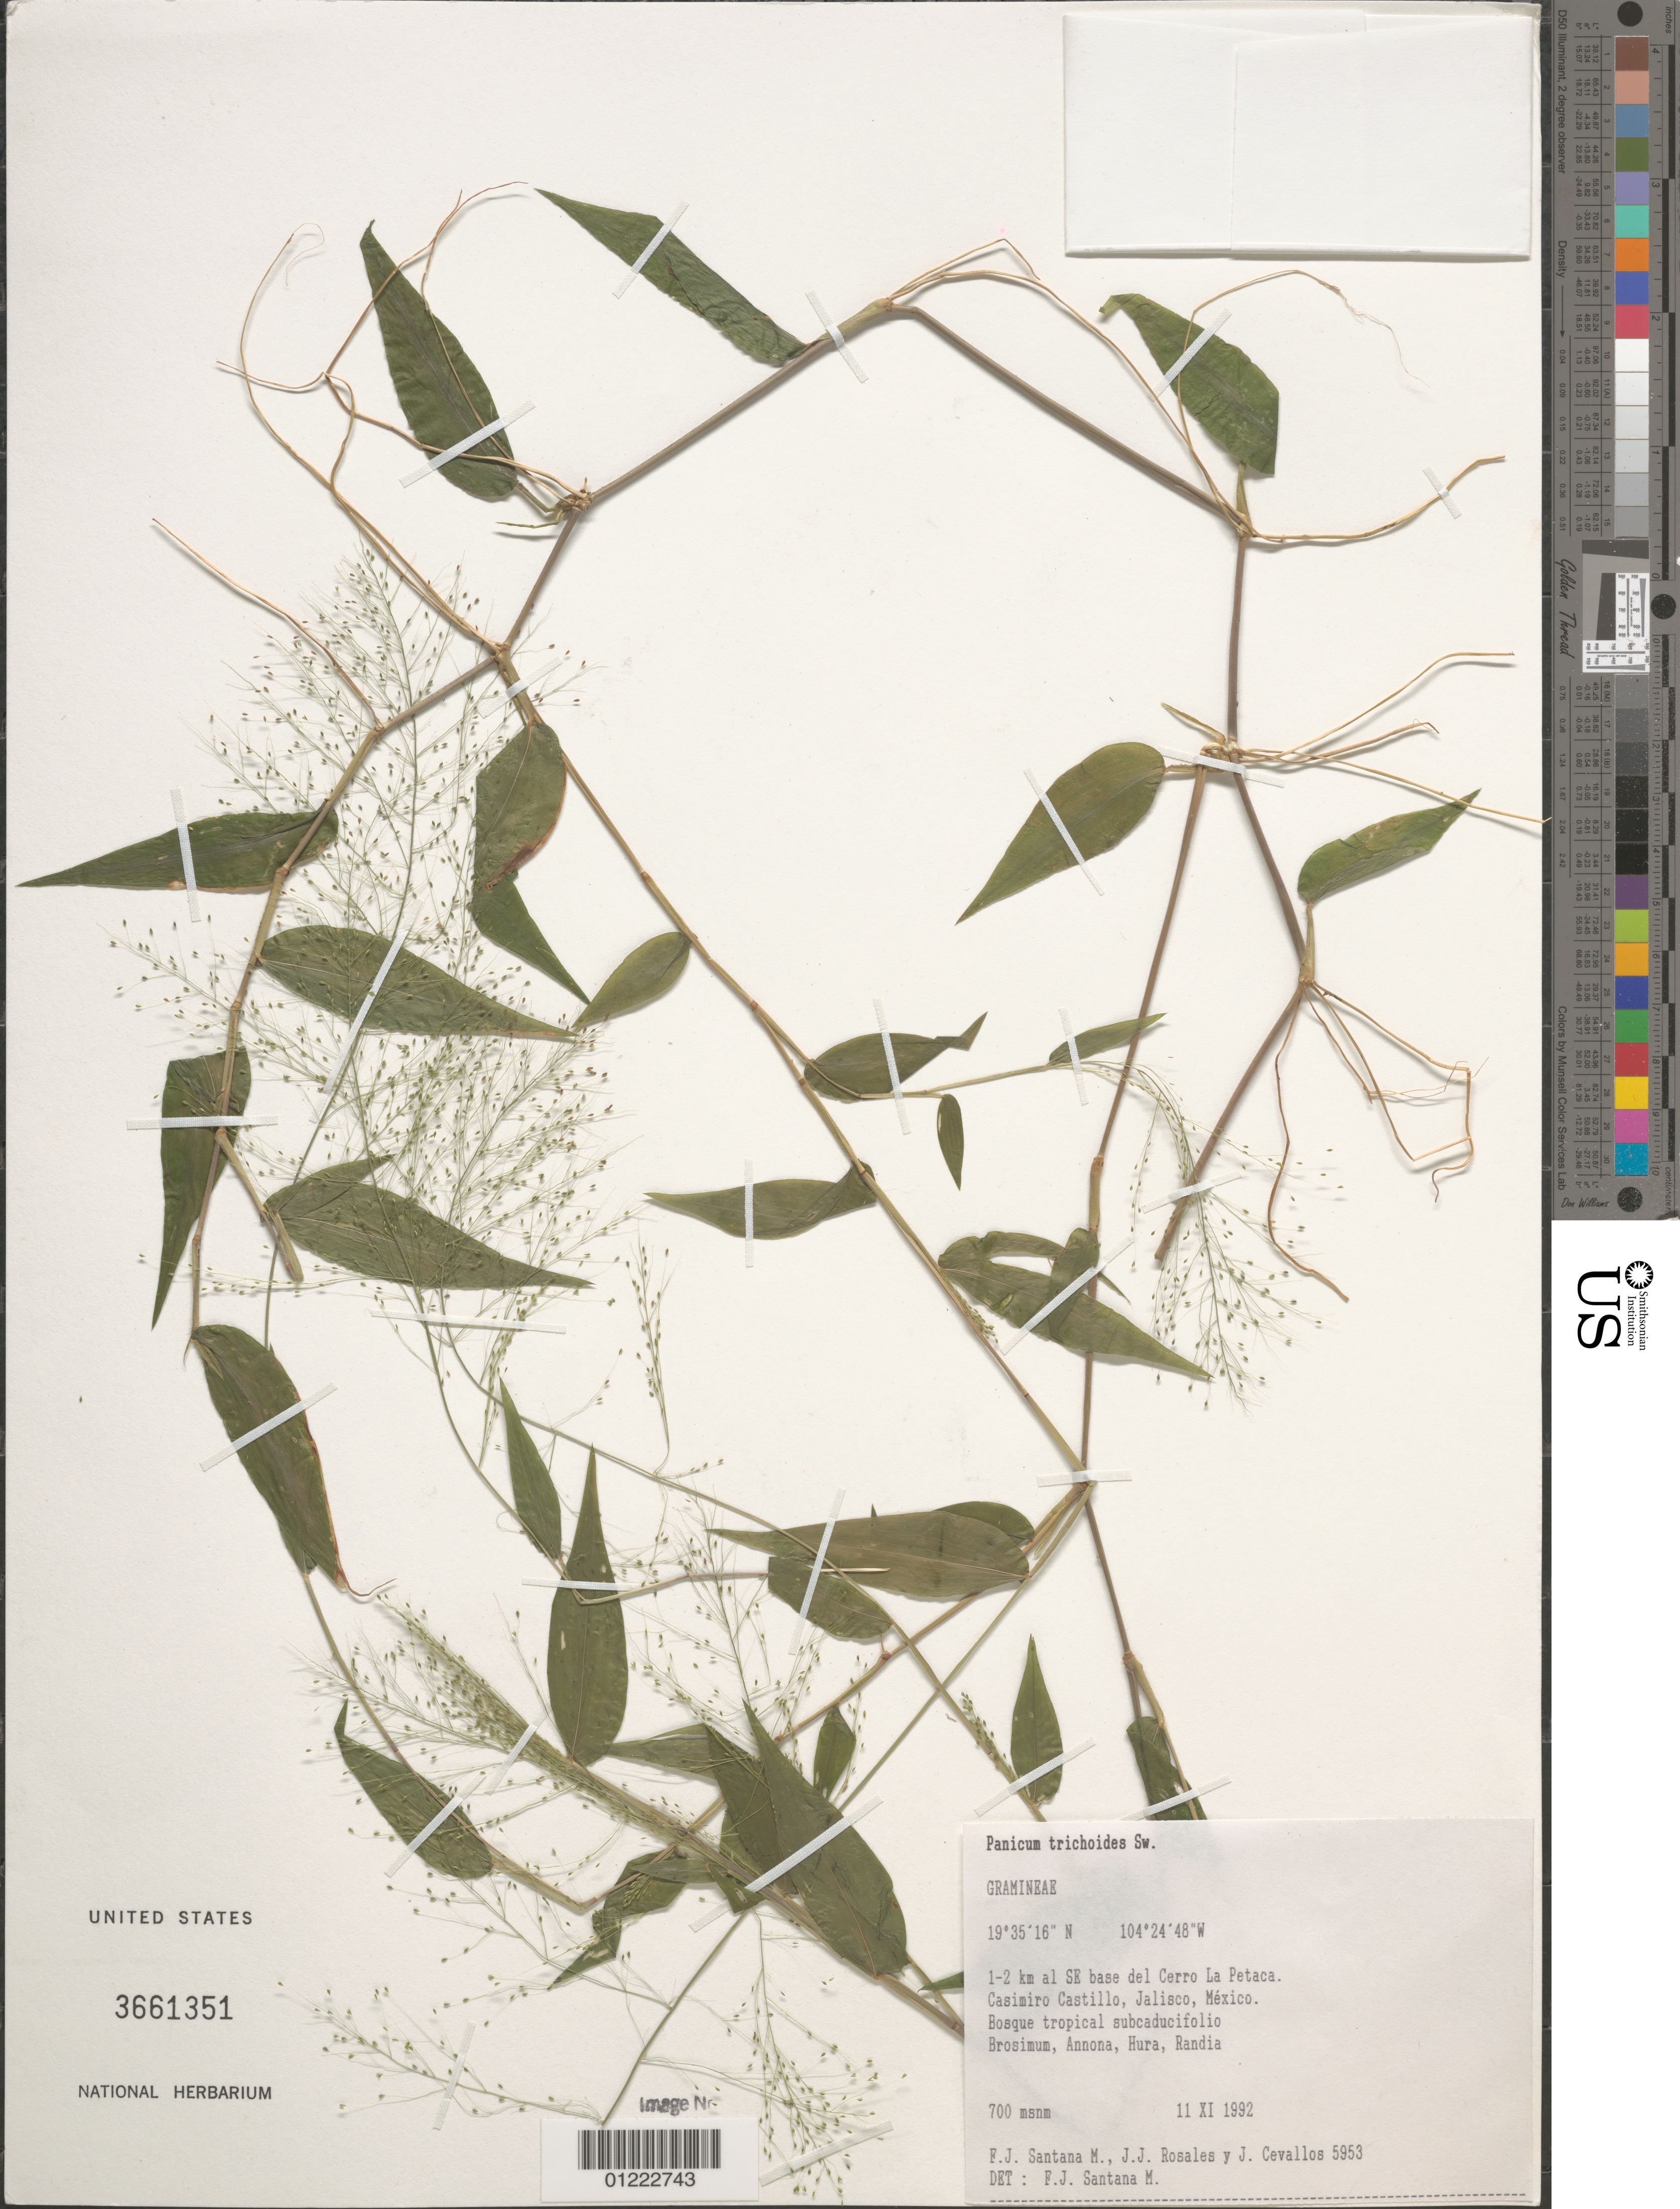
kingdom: Plantae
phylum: Tracheophyta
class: Liliopsida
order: Poales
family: Poaceae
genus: Panicum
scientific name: Panicum trichoides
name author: Sw.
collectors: F. J. Santana M., J. J. Rosales & J. Cevallos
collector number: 5953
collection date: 1992-11-11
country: Mexico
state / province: Jalisco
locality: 1-2 km al SE base del Cerro La Petaca.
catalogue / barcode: US 3661351